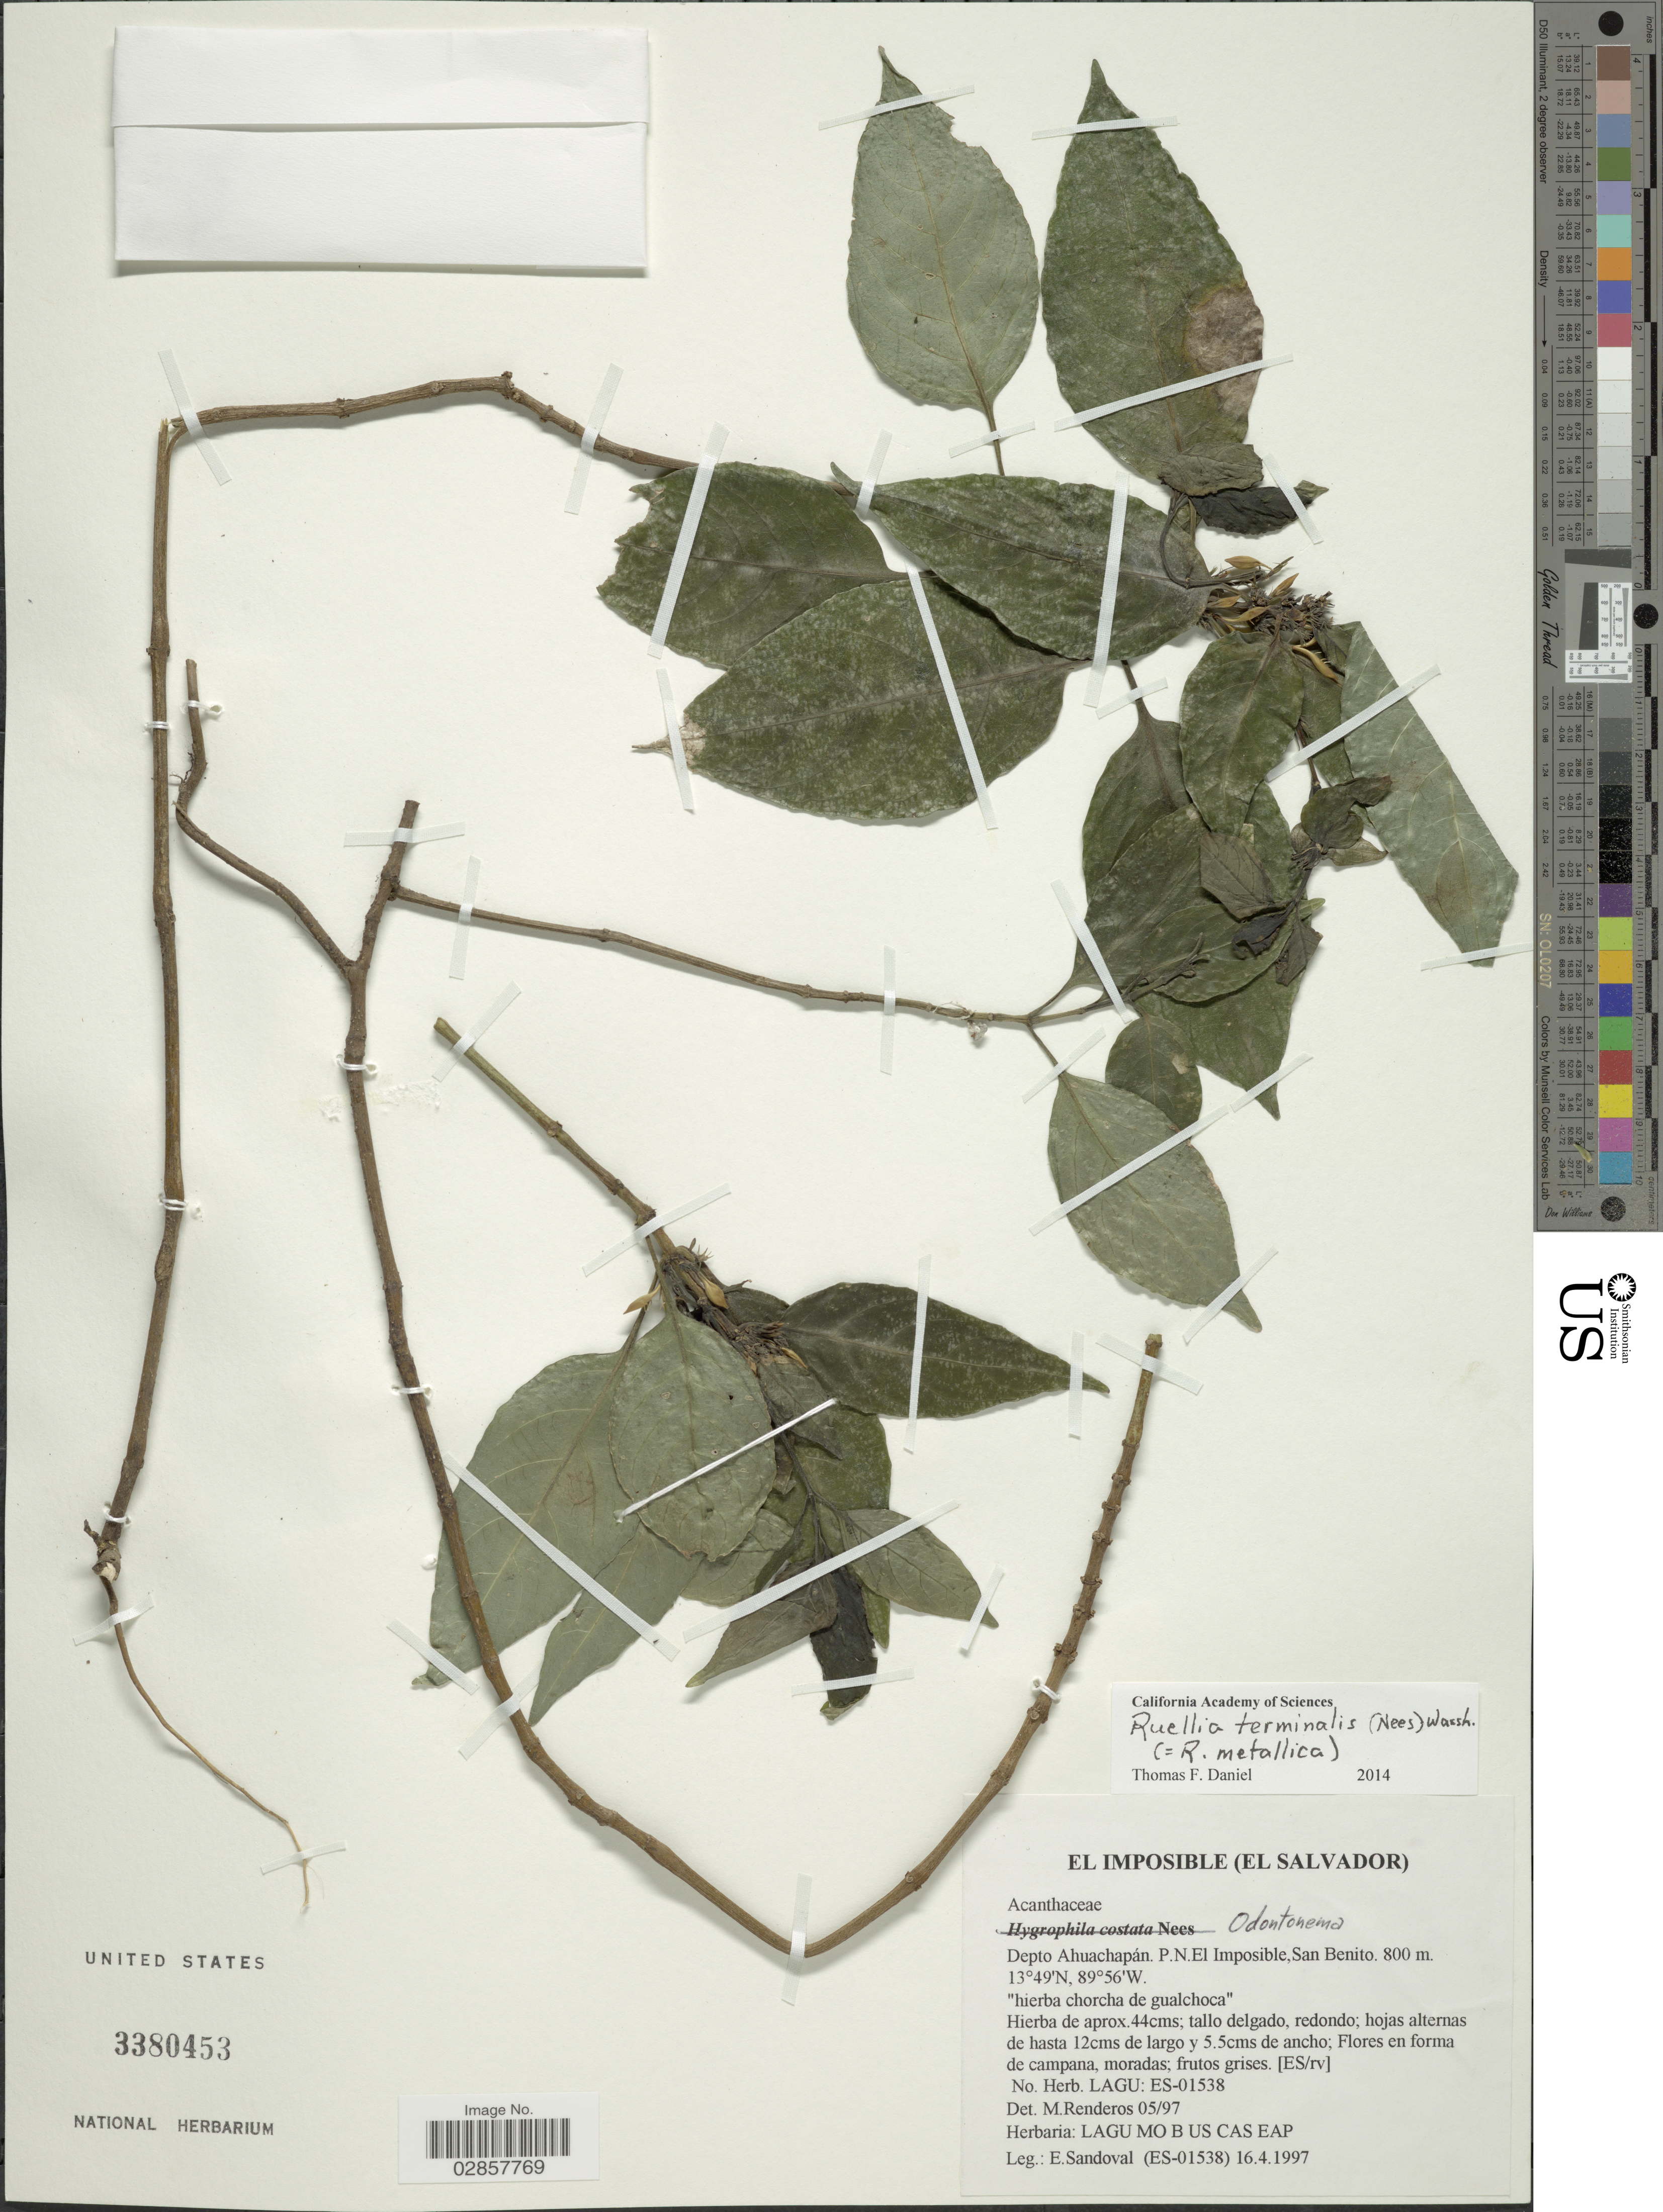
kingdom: Plantae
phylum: Tracheophyta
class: Magnoliopsida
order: Lamiales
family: Acanthaceae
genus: Ruellia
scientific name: Ruellia metallica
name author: Leonard in Standl.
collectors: E. Sandoval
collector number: ES-01538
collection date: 1997-04-16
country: El Salvador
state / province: Ahuachapan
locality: Depto. Ahuachapán. P.N. El Imposible, San Benito.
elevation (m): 800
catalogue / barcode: US 3380453